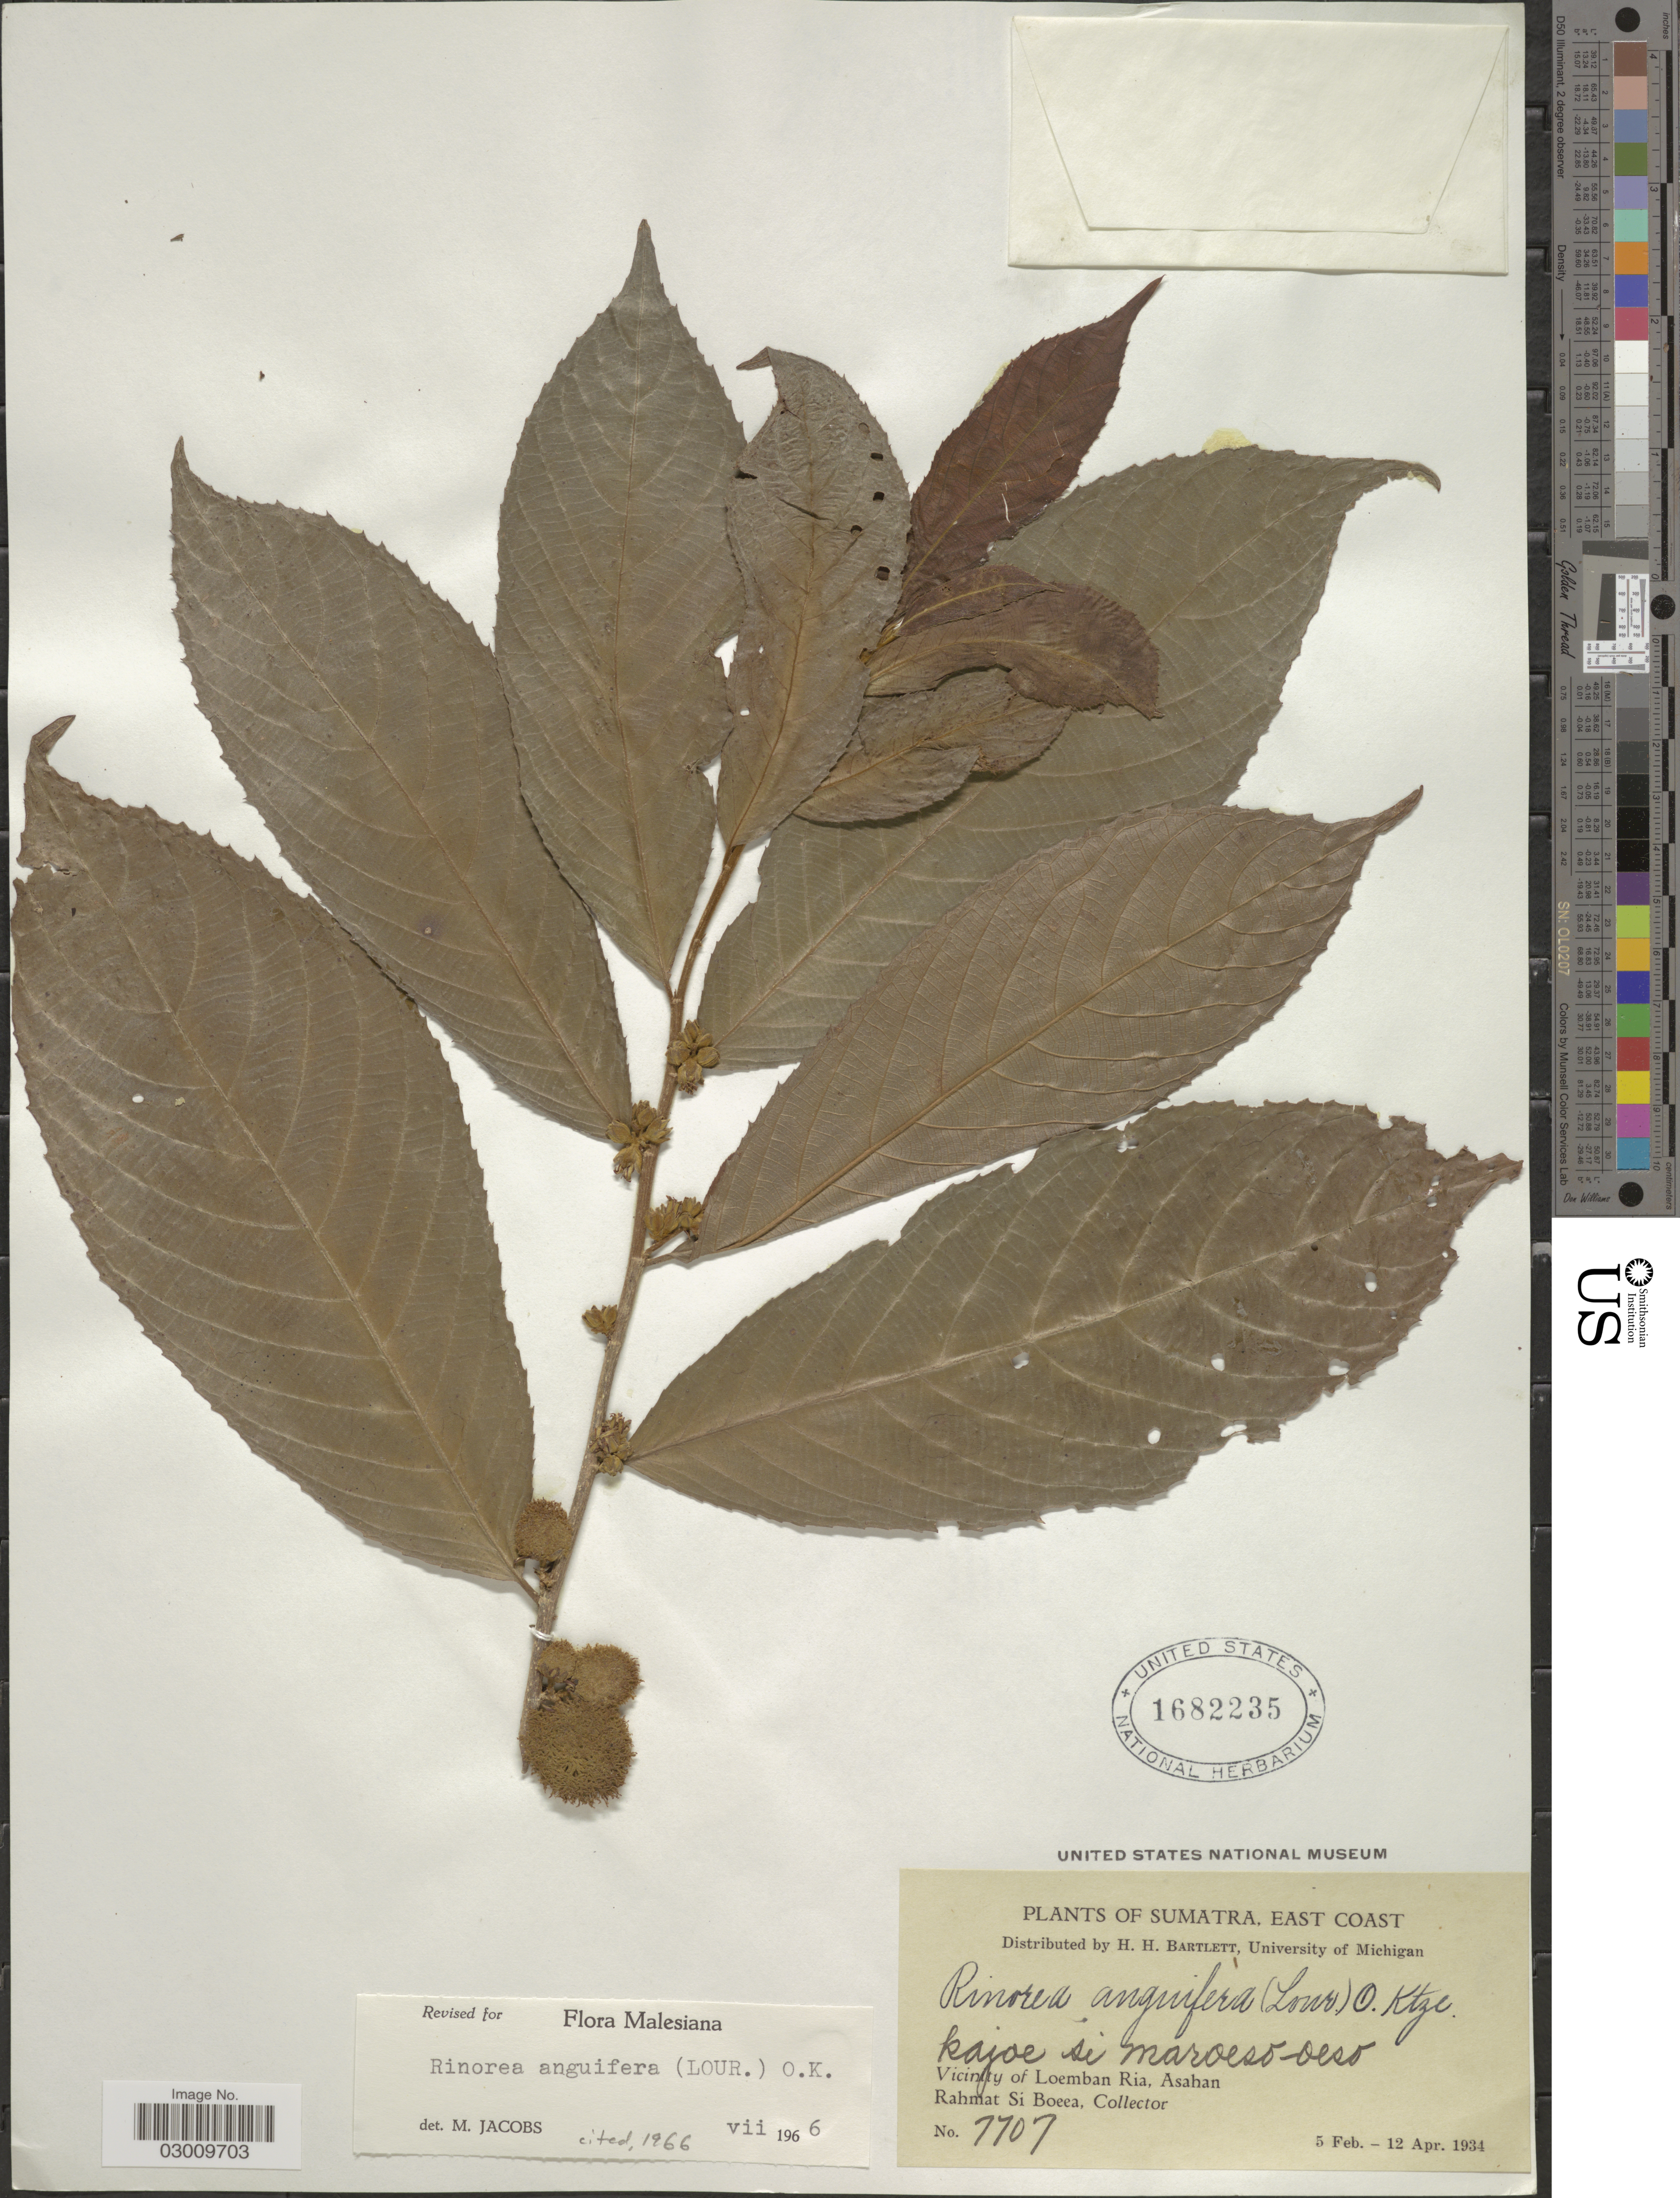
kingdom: Plantae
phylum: Tracheophyta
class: Magnoliopsida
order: Malpighiales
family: Violaceae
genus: Rinorea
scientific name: Rinorea anguifera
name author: Kuntze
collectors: Rahmat Si Boeea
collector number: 7707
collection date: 1934-02-05/1934-04-12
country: Indonesia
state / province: Sumatra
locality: East Coast. Vicinity of Loemban Ria, Asahan.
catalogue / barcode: US 1682235